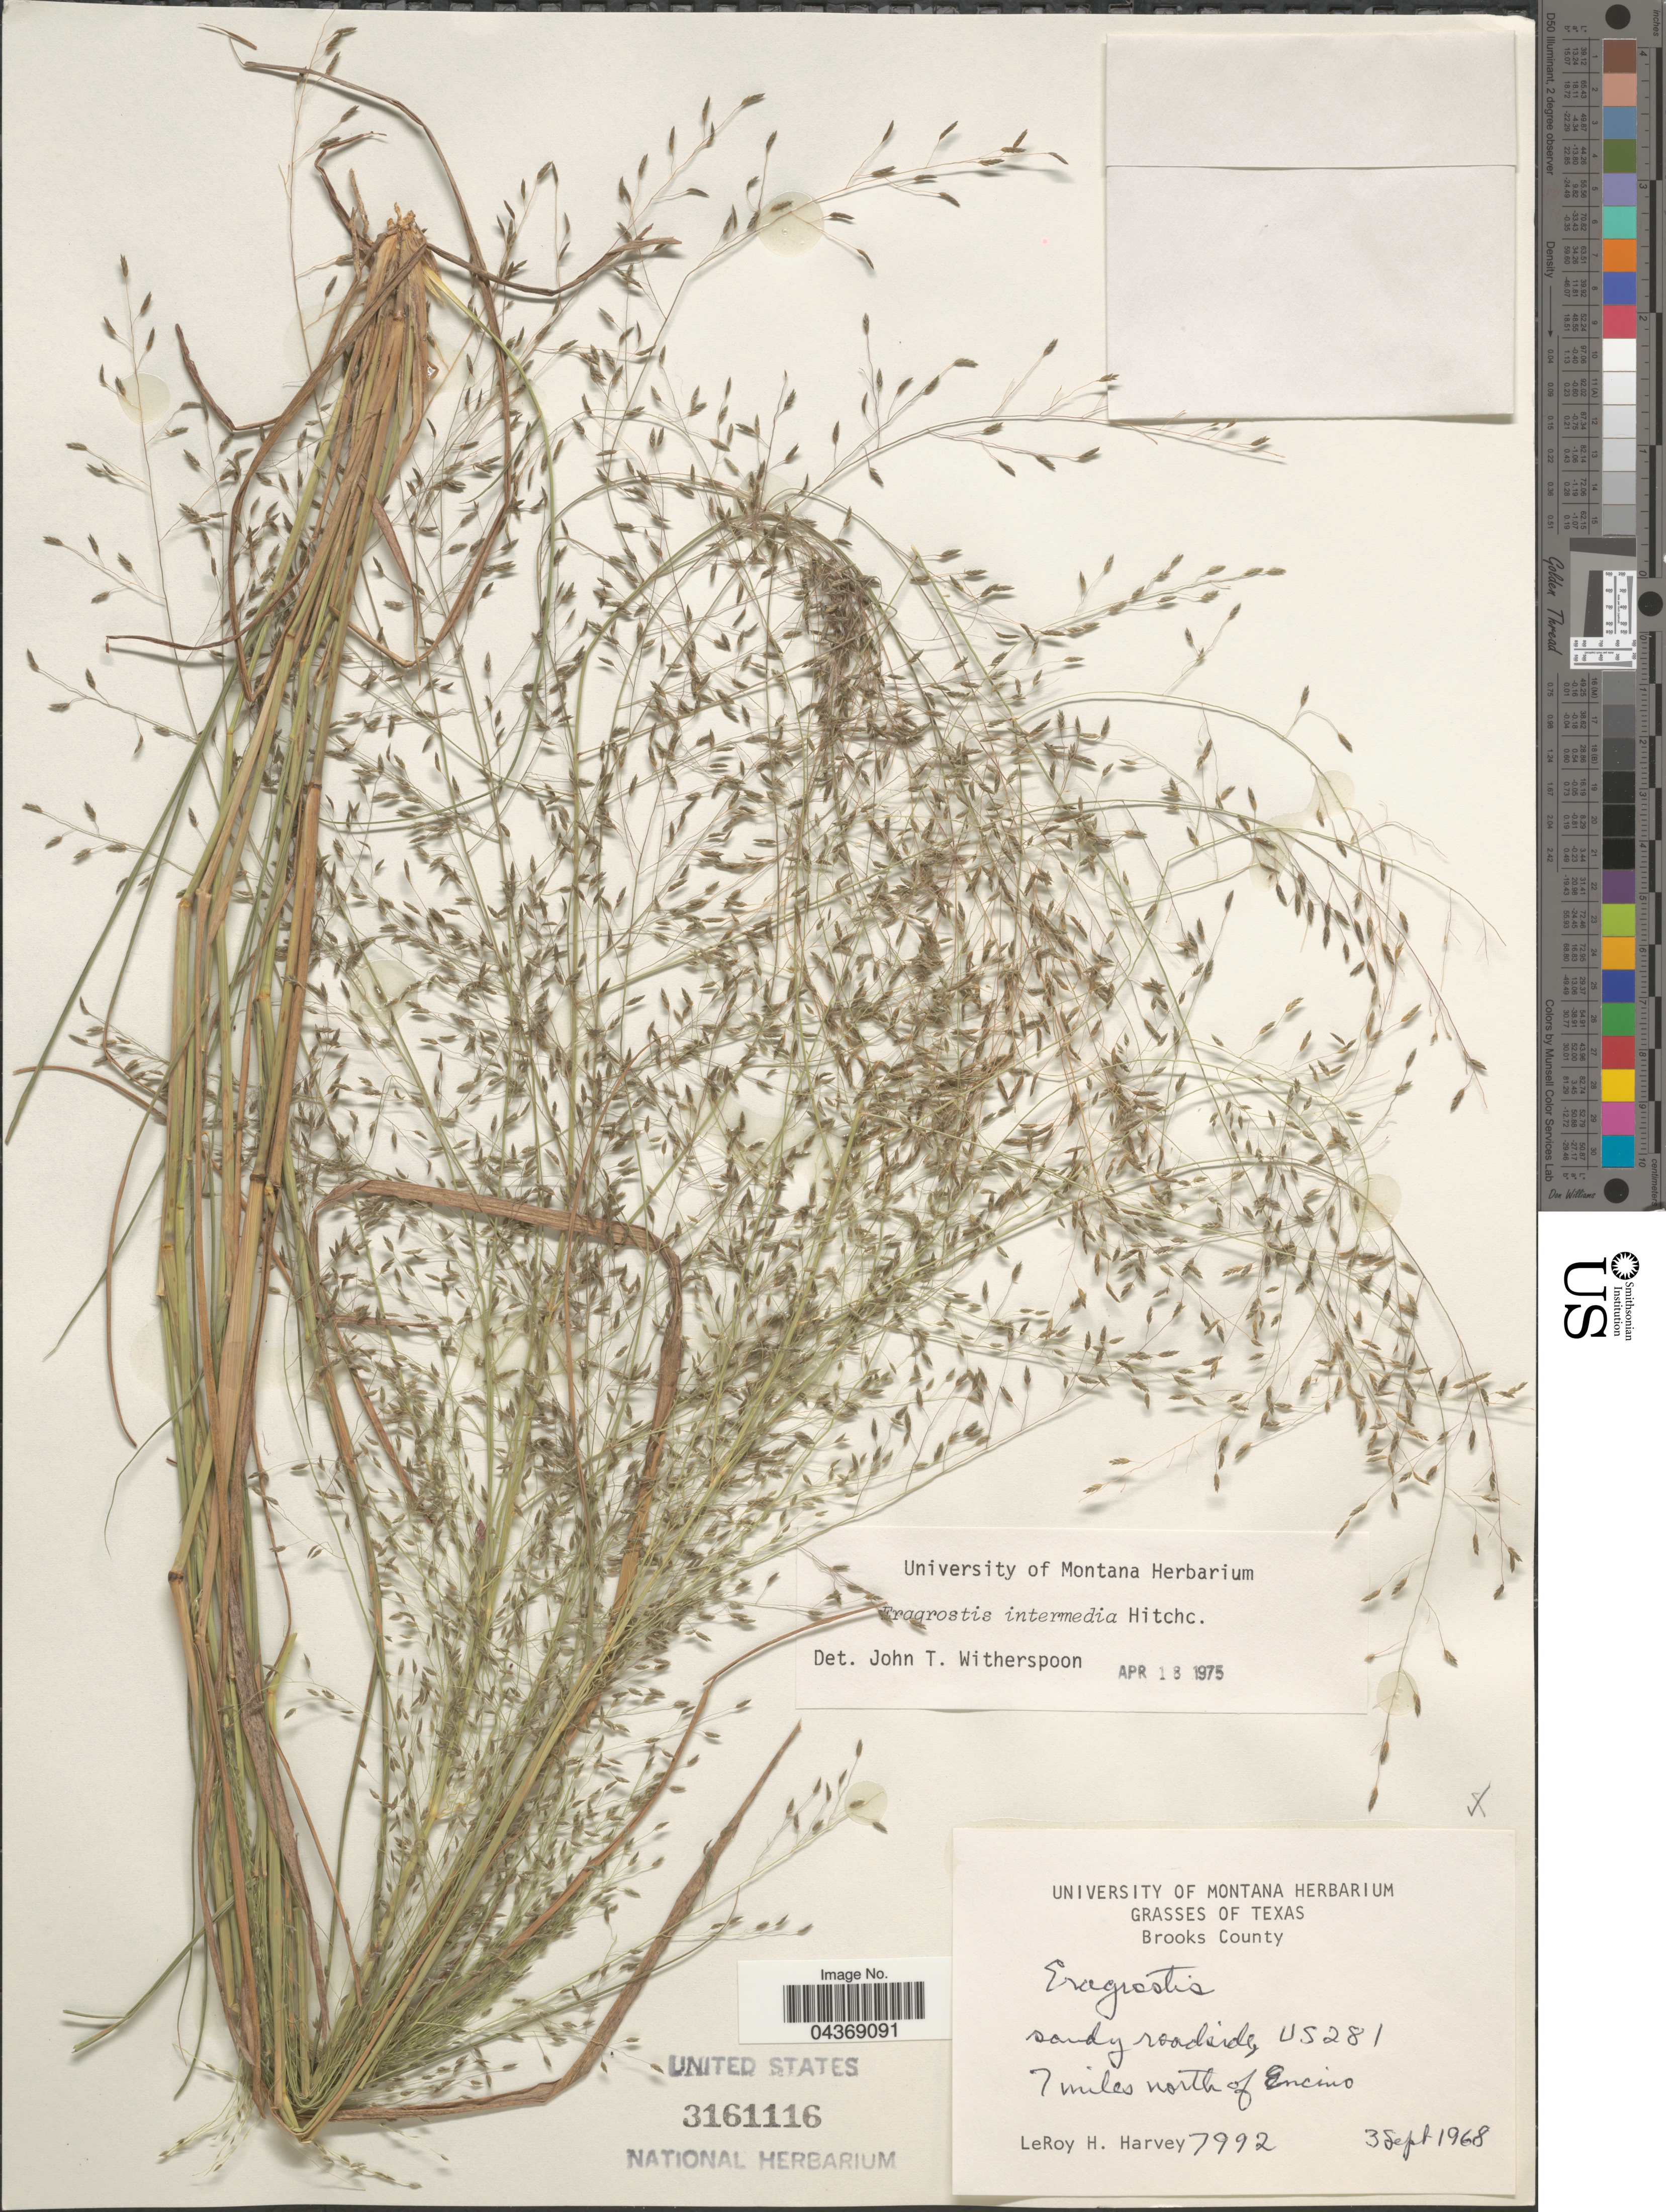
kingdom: Plantae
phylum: Tracheophyta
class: Liliopsida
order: Poales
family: Poaceae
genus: Eragrostis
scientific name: Eragrostis intermedia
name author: Hitchc.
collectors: L. H. Harvey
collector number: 7992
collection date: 1968-09-03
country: United States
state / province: Texas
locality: Brooks County. Sandy roadside, US281. 7 miles north of Encino.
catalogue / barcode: US 3161116